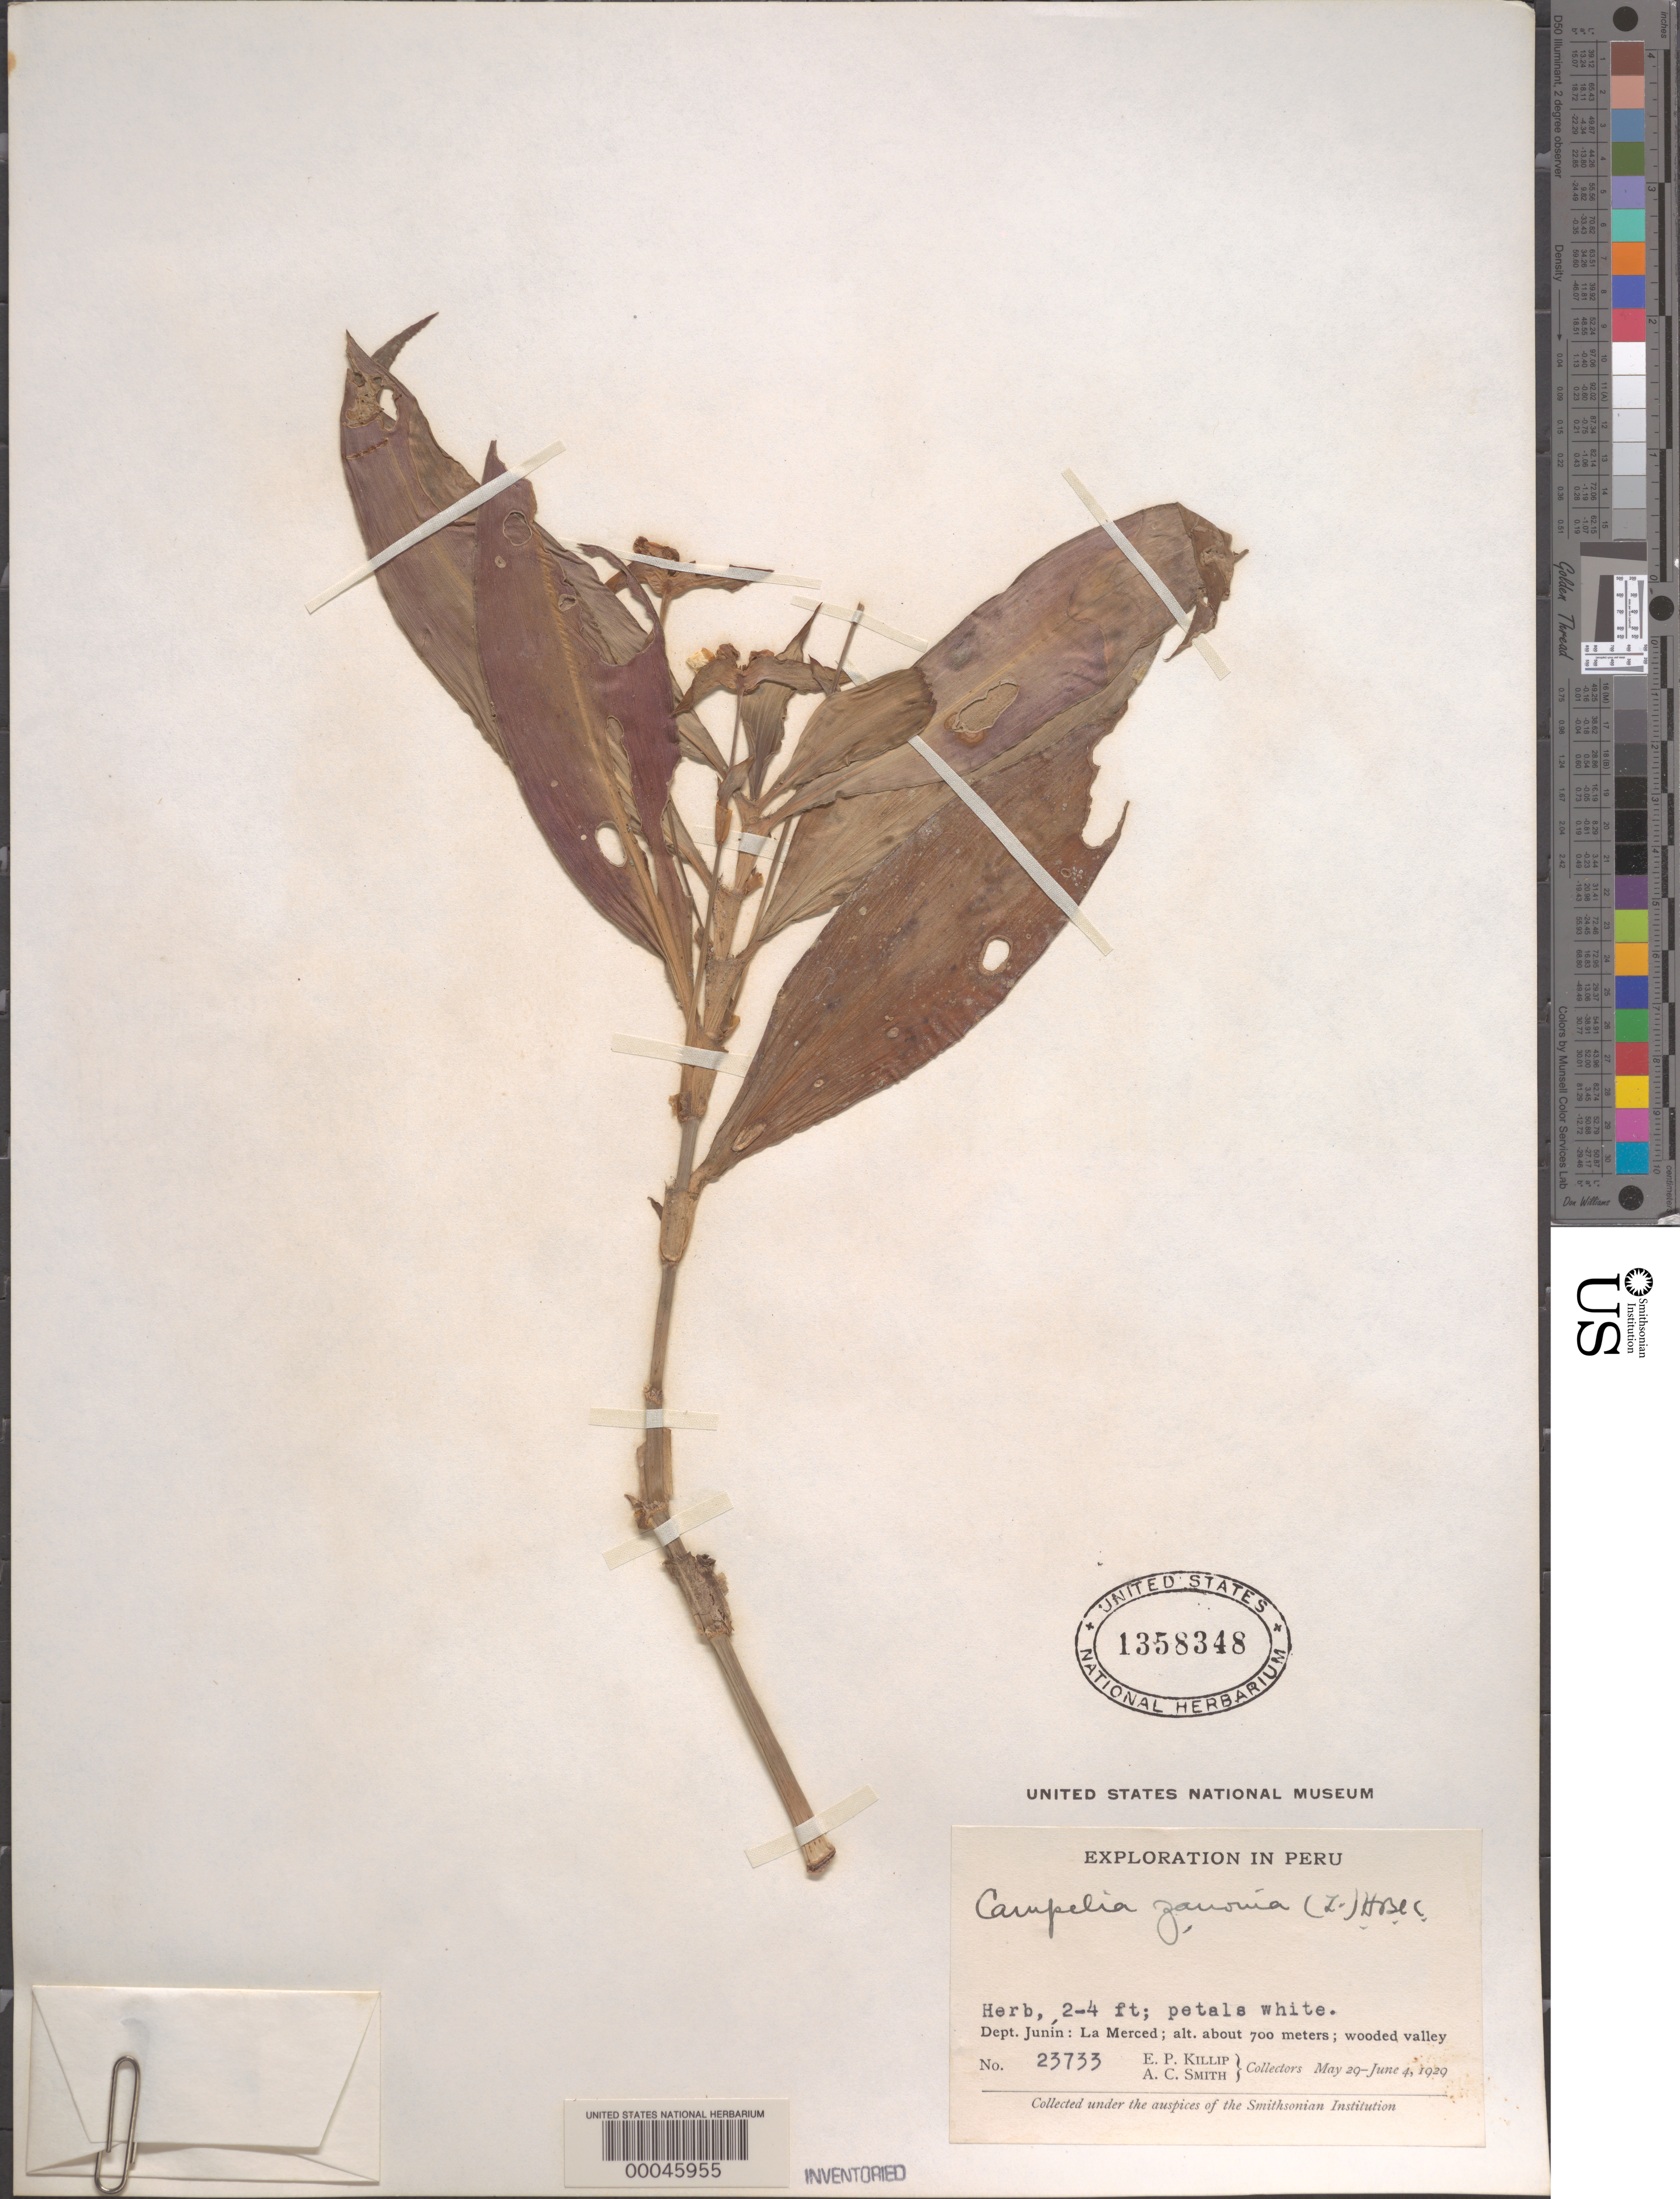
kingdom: Plantae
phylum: Tracheophyta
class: Liliopsida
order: Commelinales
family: Commelinaceae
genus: Tradescantia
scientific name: Tradescantia zanonia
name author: (L.) Sw.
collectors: E. P. Killip & A. C. Smith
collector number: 23733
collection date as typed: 29 May 1929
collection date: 1929-05-29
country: Peru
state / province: Junín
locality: La merced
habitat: Wooded valley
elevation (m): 700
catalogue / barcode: US 1358348